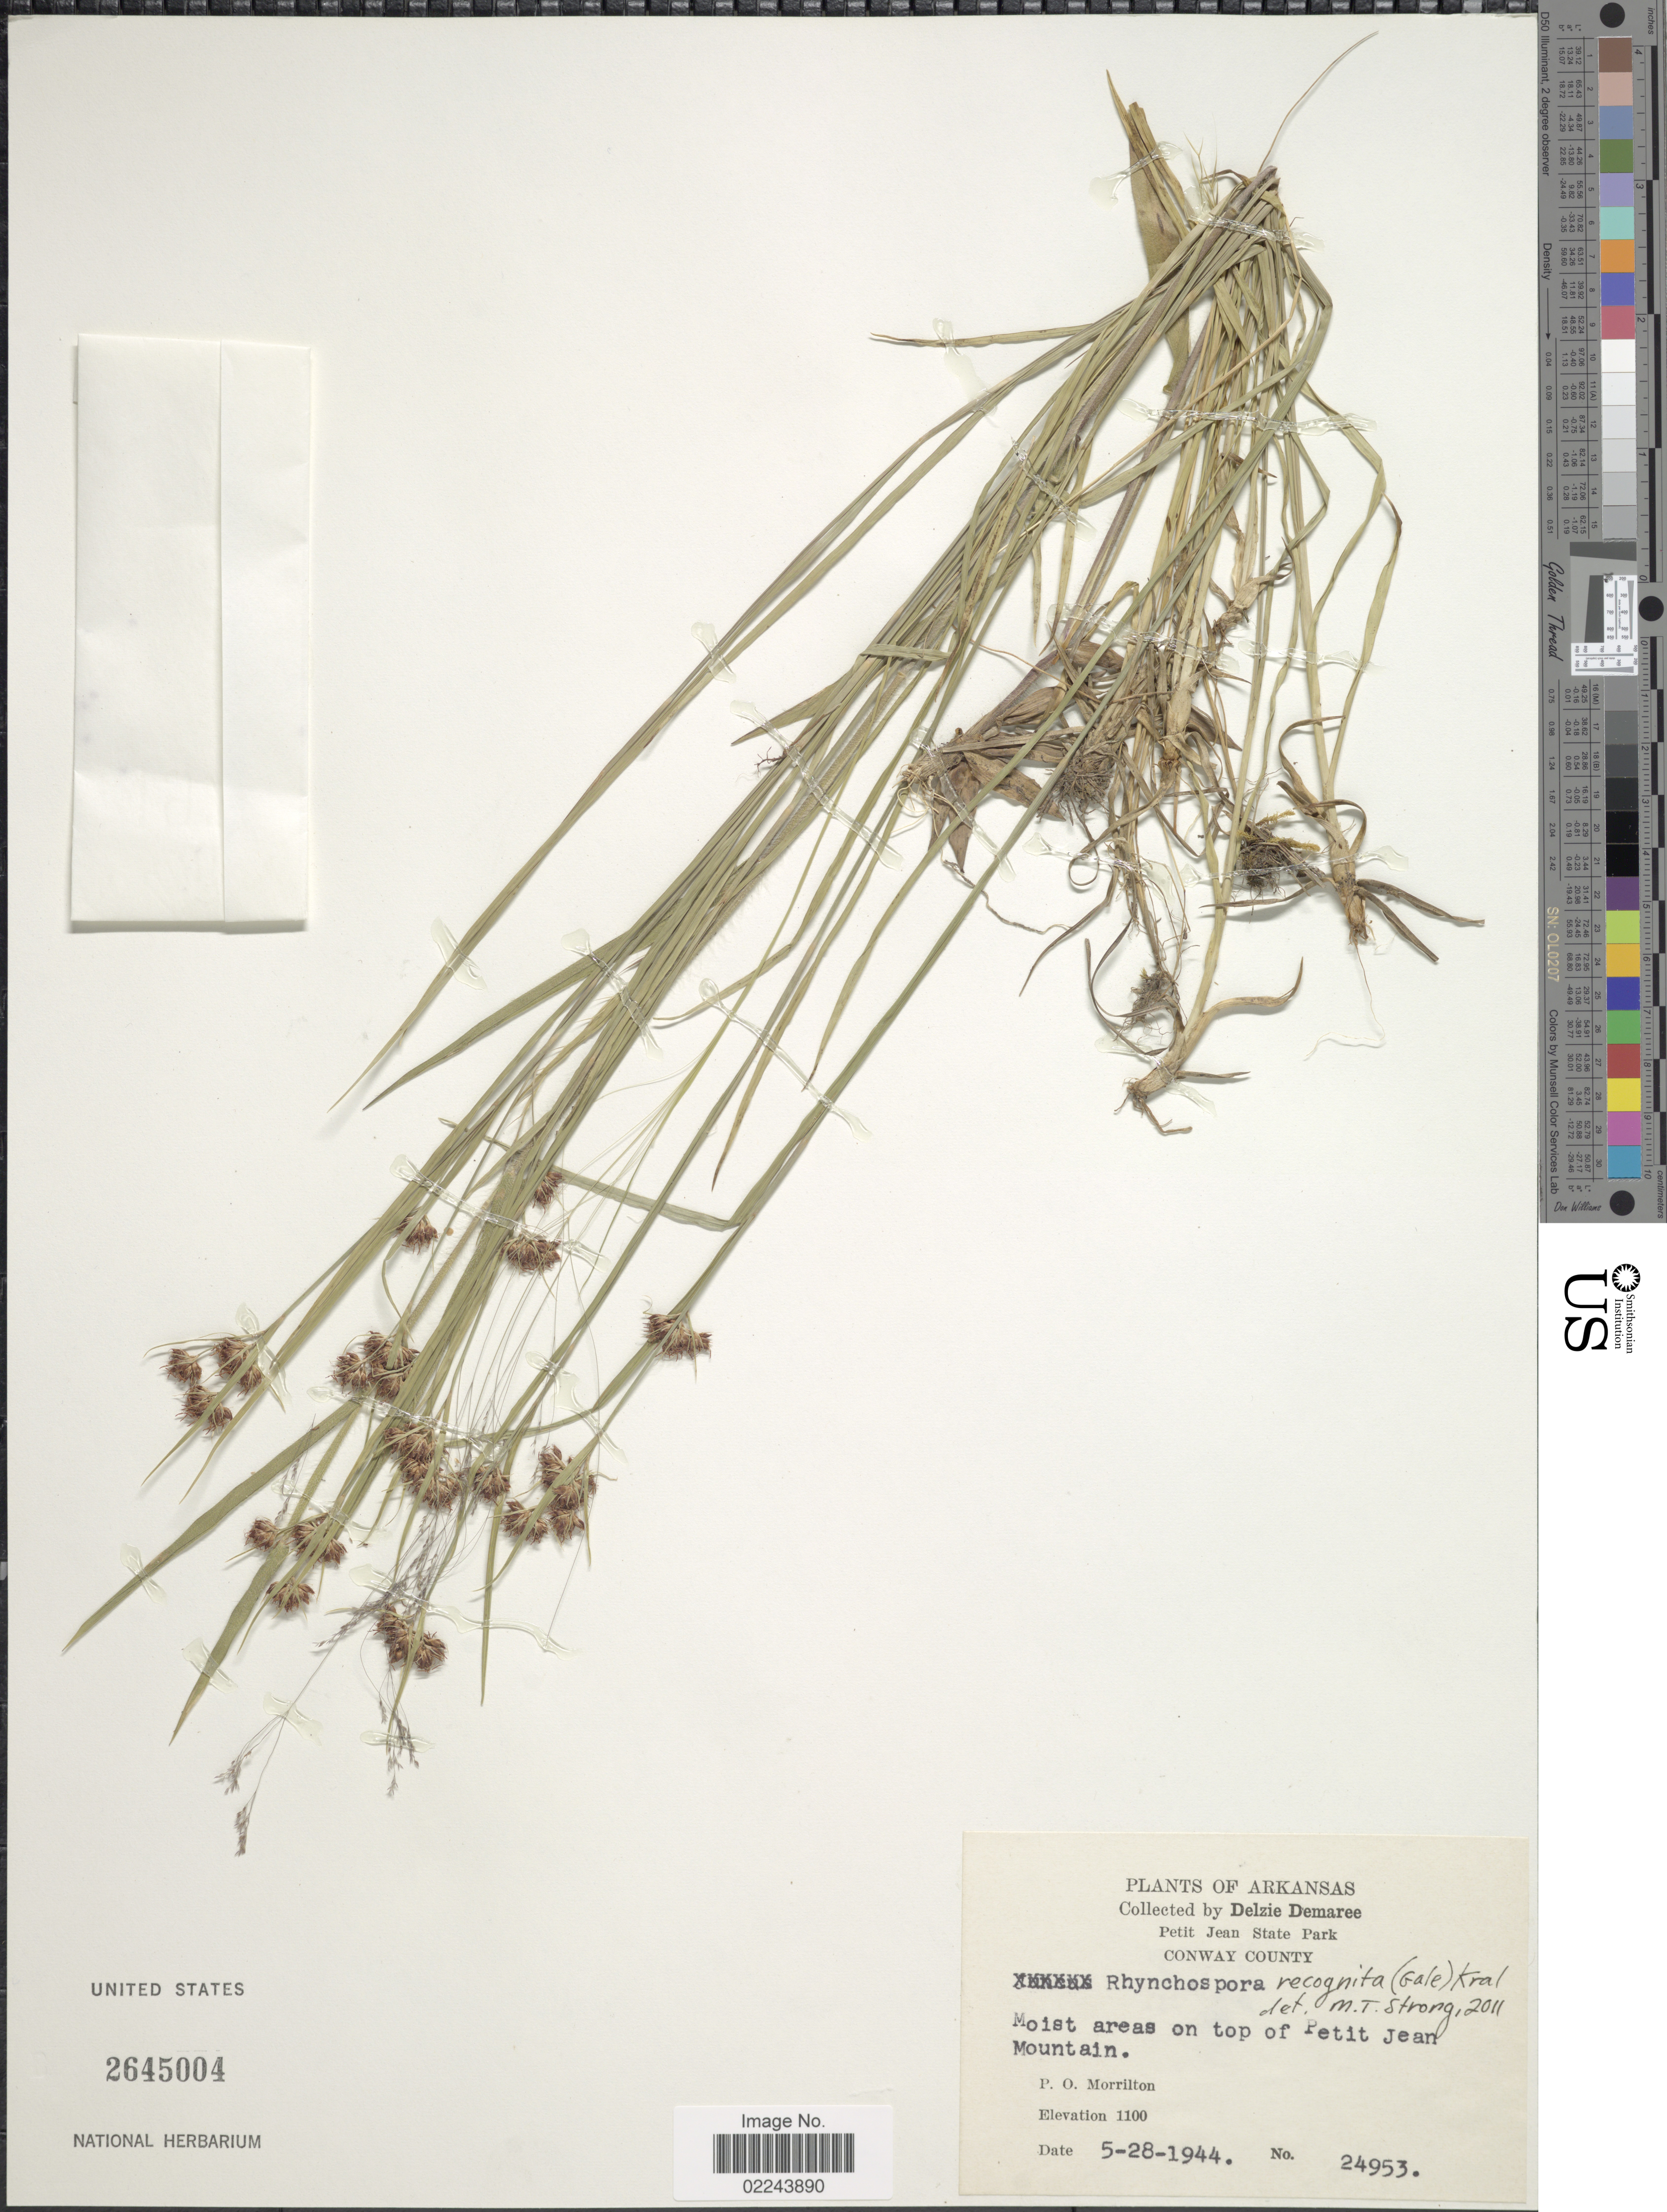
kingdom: Plantae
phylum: Tracheophyta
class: Liliopsida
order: Poales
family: Cyperaceae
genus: Rhynchospora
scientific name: Rhynchospora recognita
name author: (Gale) Kral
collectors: D. Demaree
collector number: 24953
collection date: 1944-05-28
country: United States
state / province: Arkansas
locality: Petit Jean State Park, Conway County, on top of Petit Jean Mountain, P.O. Morrilton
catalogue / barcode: US 2645004